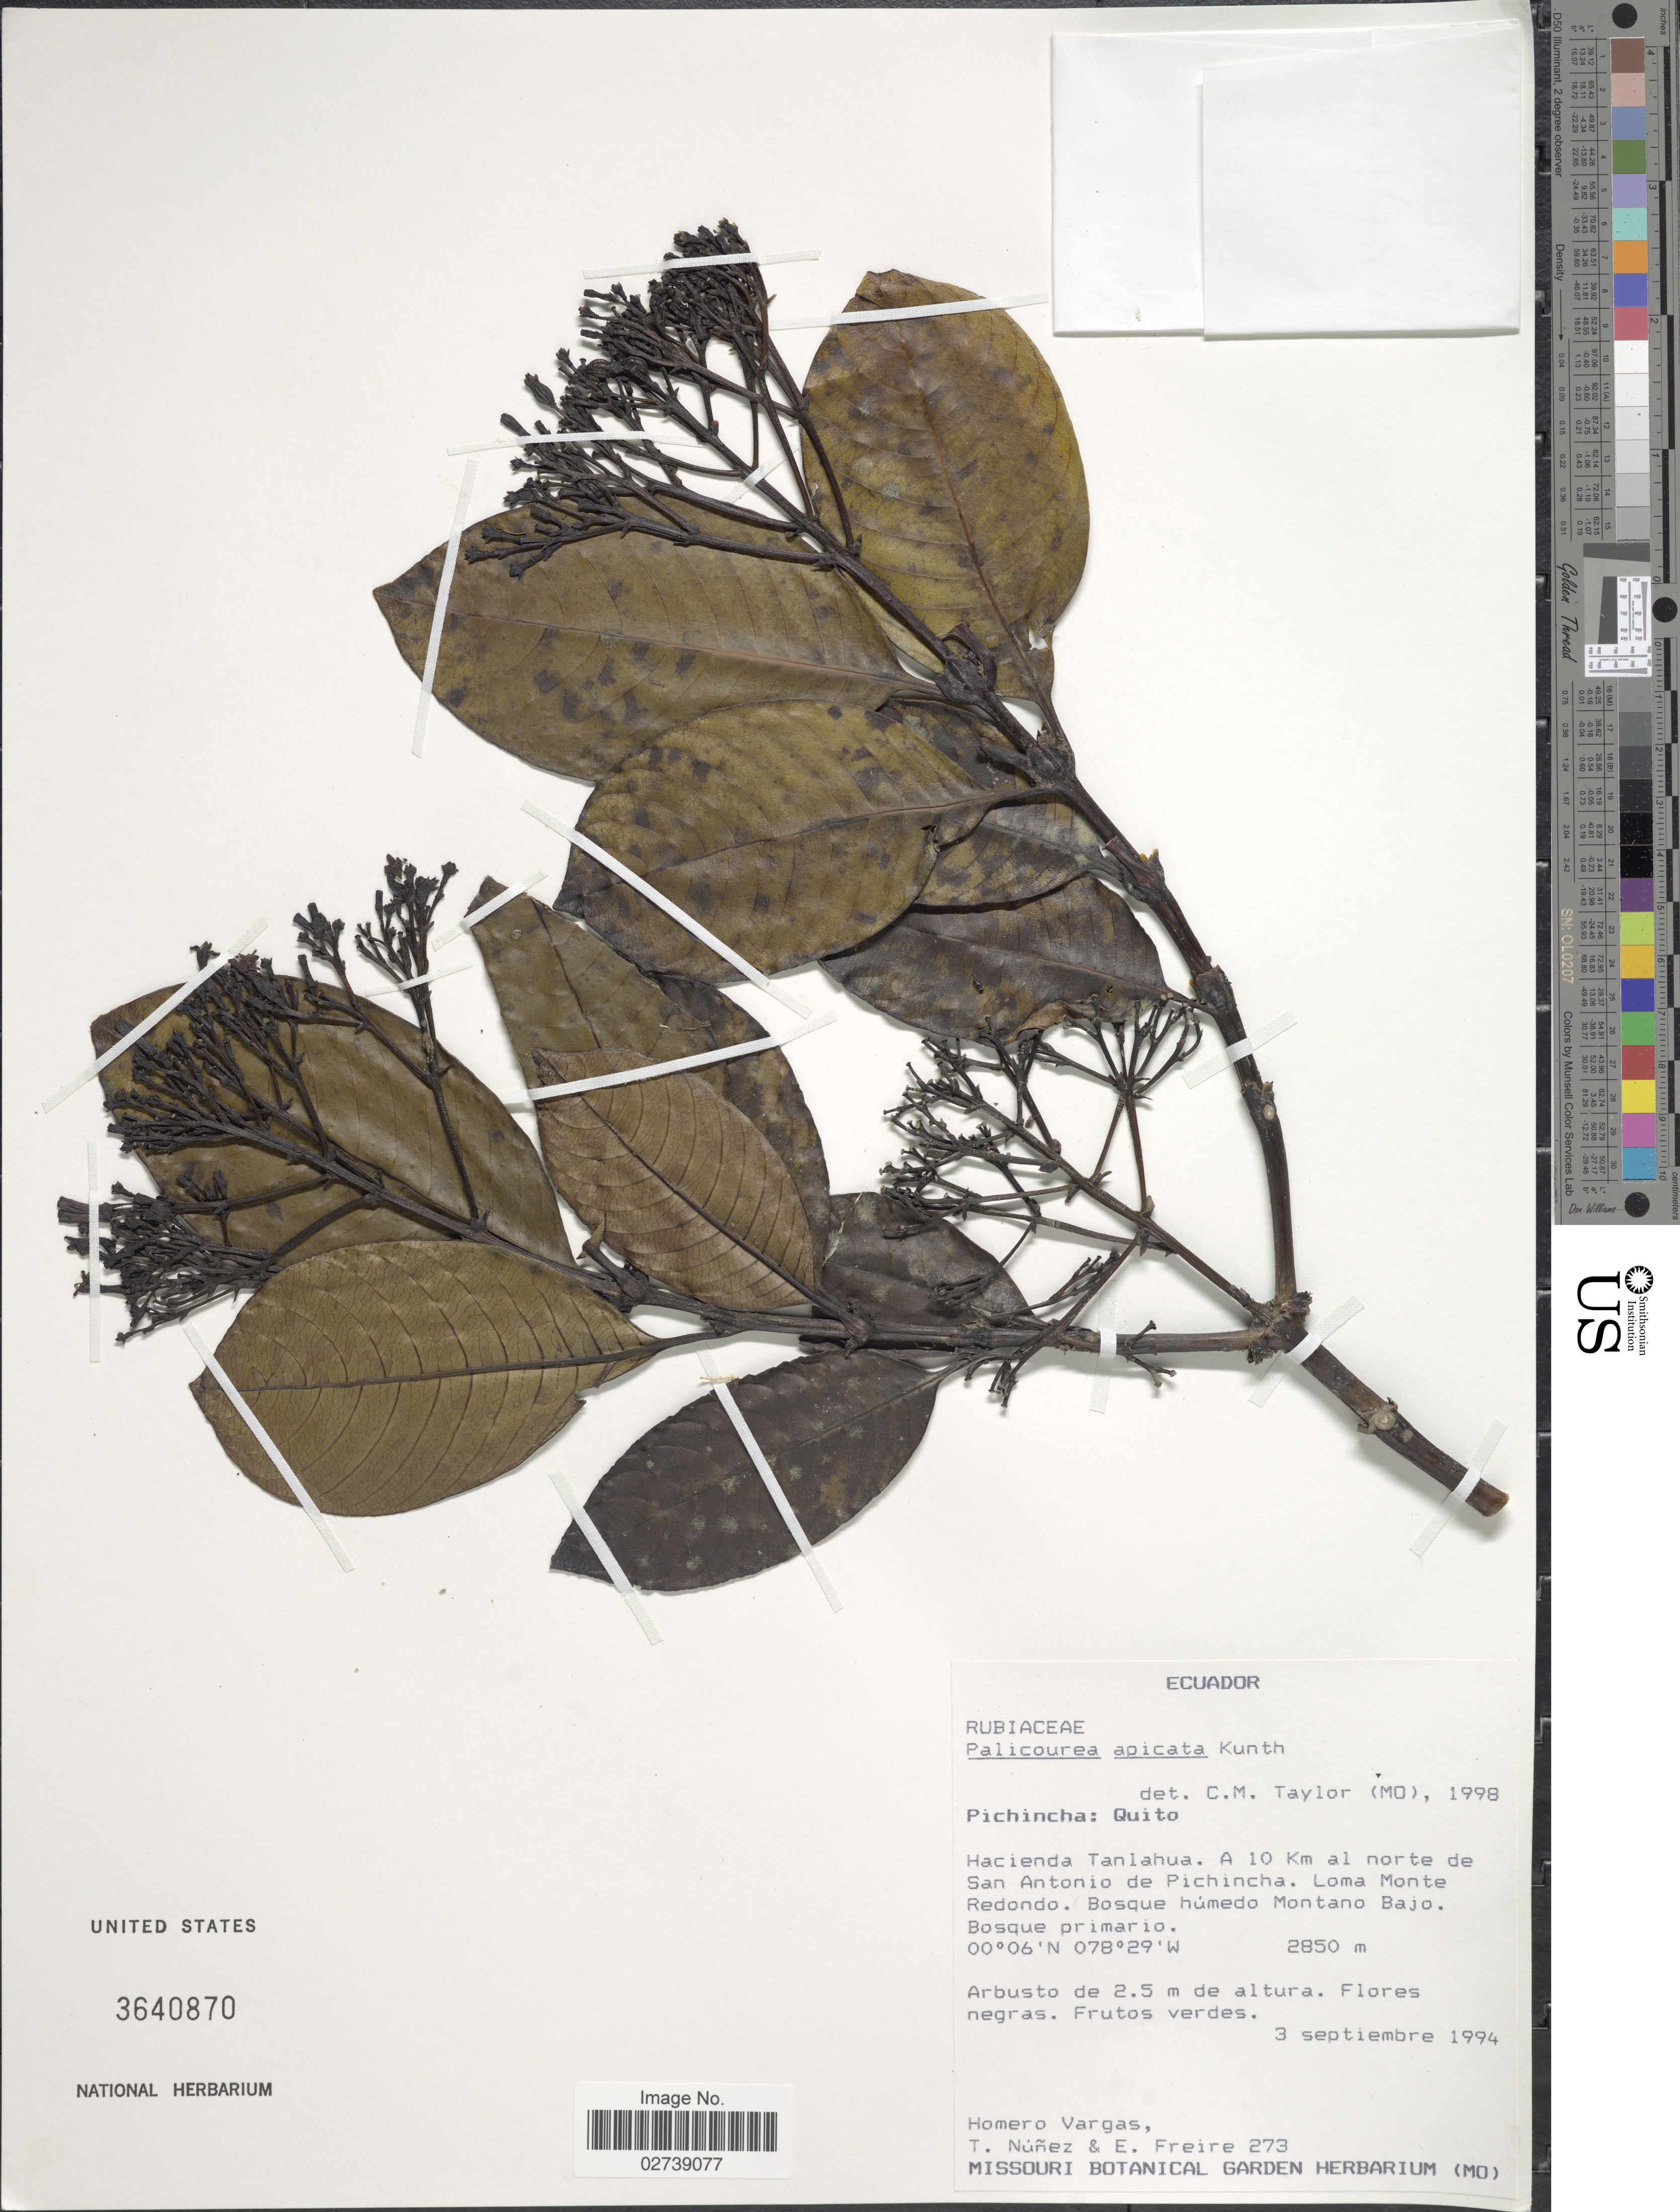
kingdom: Plantae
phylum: Tracheophyta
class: Magnoliopsida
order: Gentianales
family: Rubiaceae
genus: Palicourea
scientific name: Palicourea apicata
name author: Kunth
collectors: H. Vargas, T. Núñez & E. Freire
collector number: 273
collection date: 1994-09-03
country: Ecuador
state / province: Pichincha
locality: Pichincha: Quito, Hacienda Tanlahua. A 10 Km al norte de San Antonio de Pichincha. Loma Monte Redondo.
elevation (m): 2850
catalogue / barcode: US 3640870